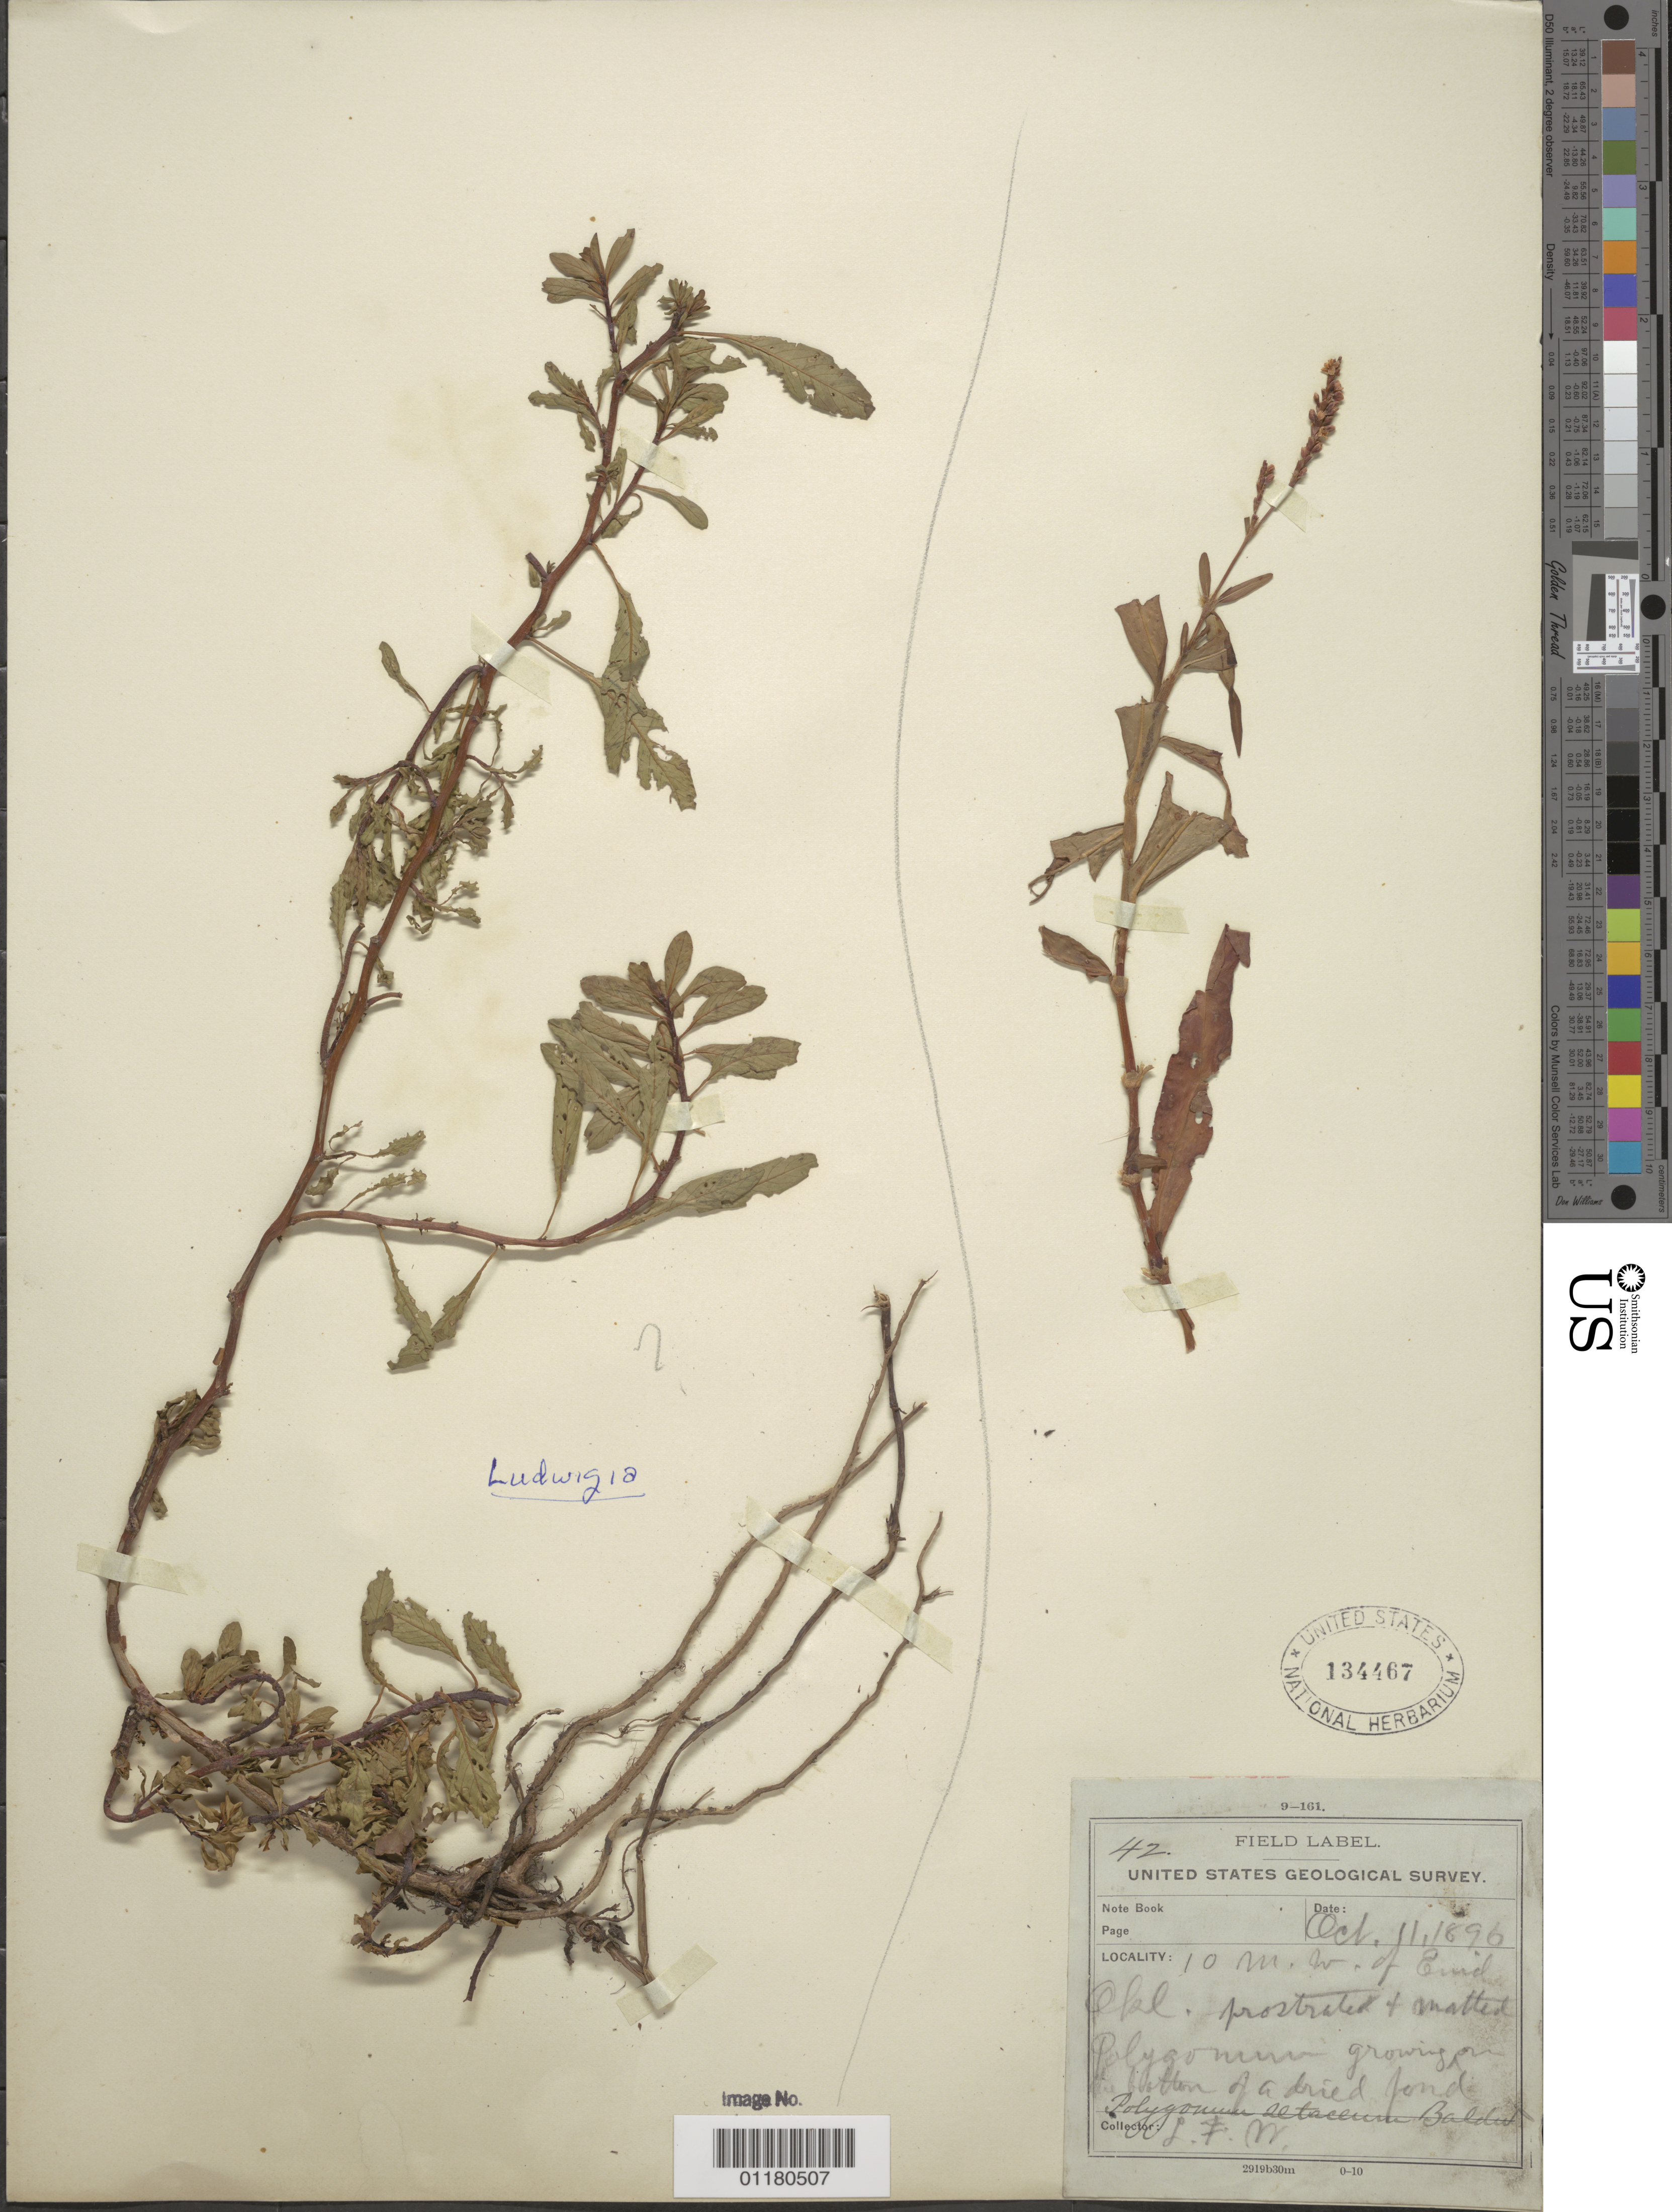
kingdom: Plantae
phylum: Tracheophyta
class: Magnoliopsida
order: Caryophyllales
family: Polygonaceae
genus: Persicaria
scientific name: Persicaria hydropiperoides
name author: (Michx.) Small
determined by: Atha, D. E.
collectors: L. F. Ward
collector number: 42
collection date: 1896-10-11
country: United States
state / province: Oklahoma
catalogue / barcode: US 134467